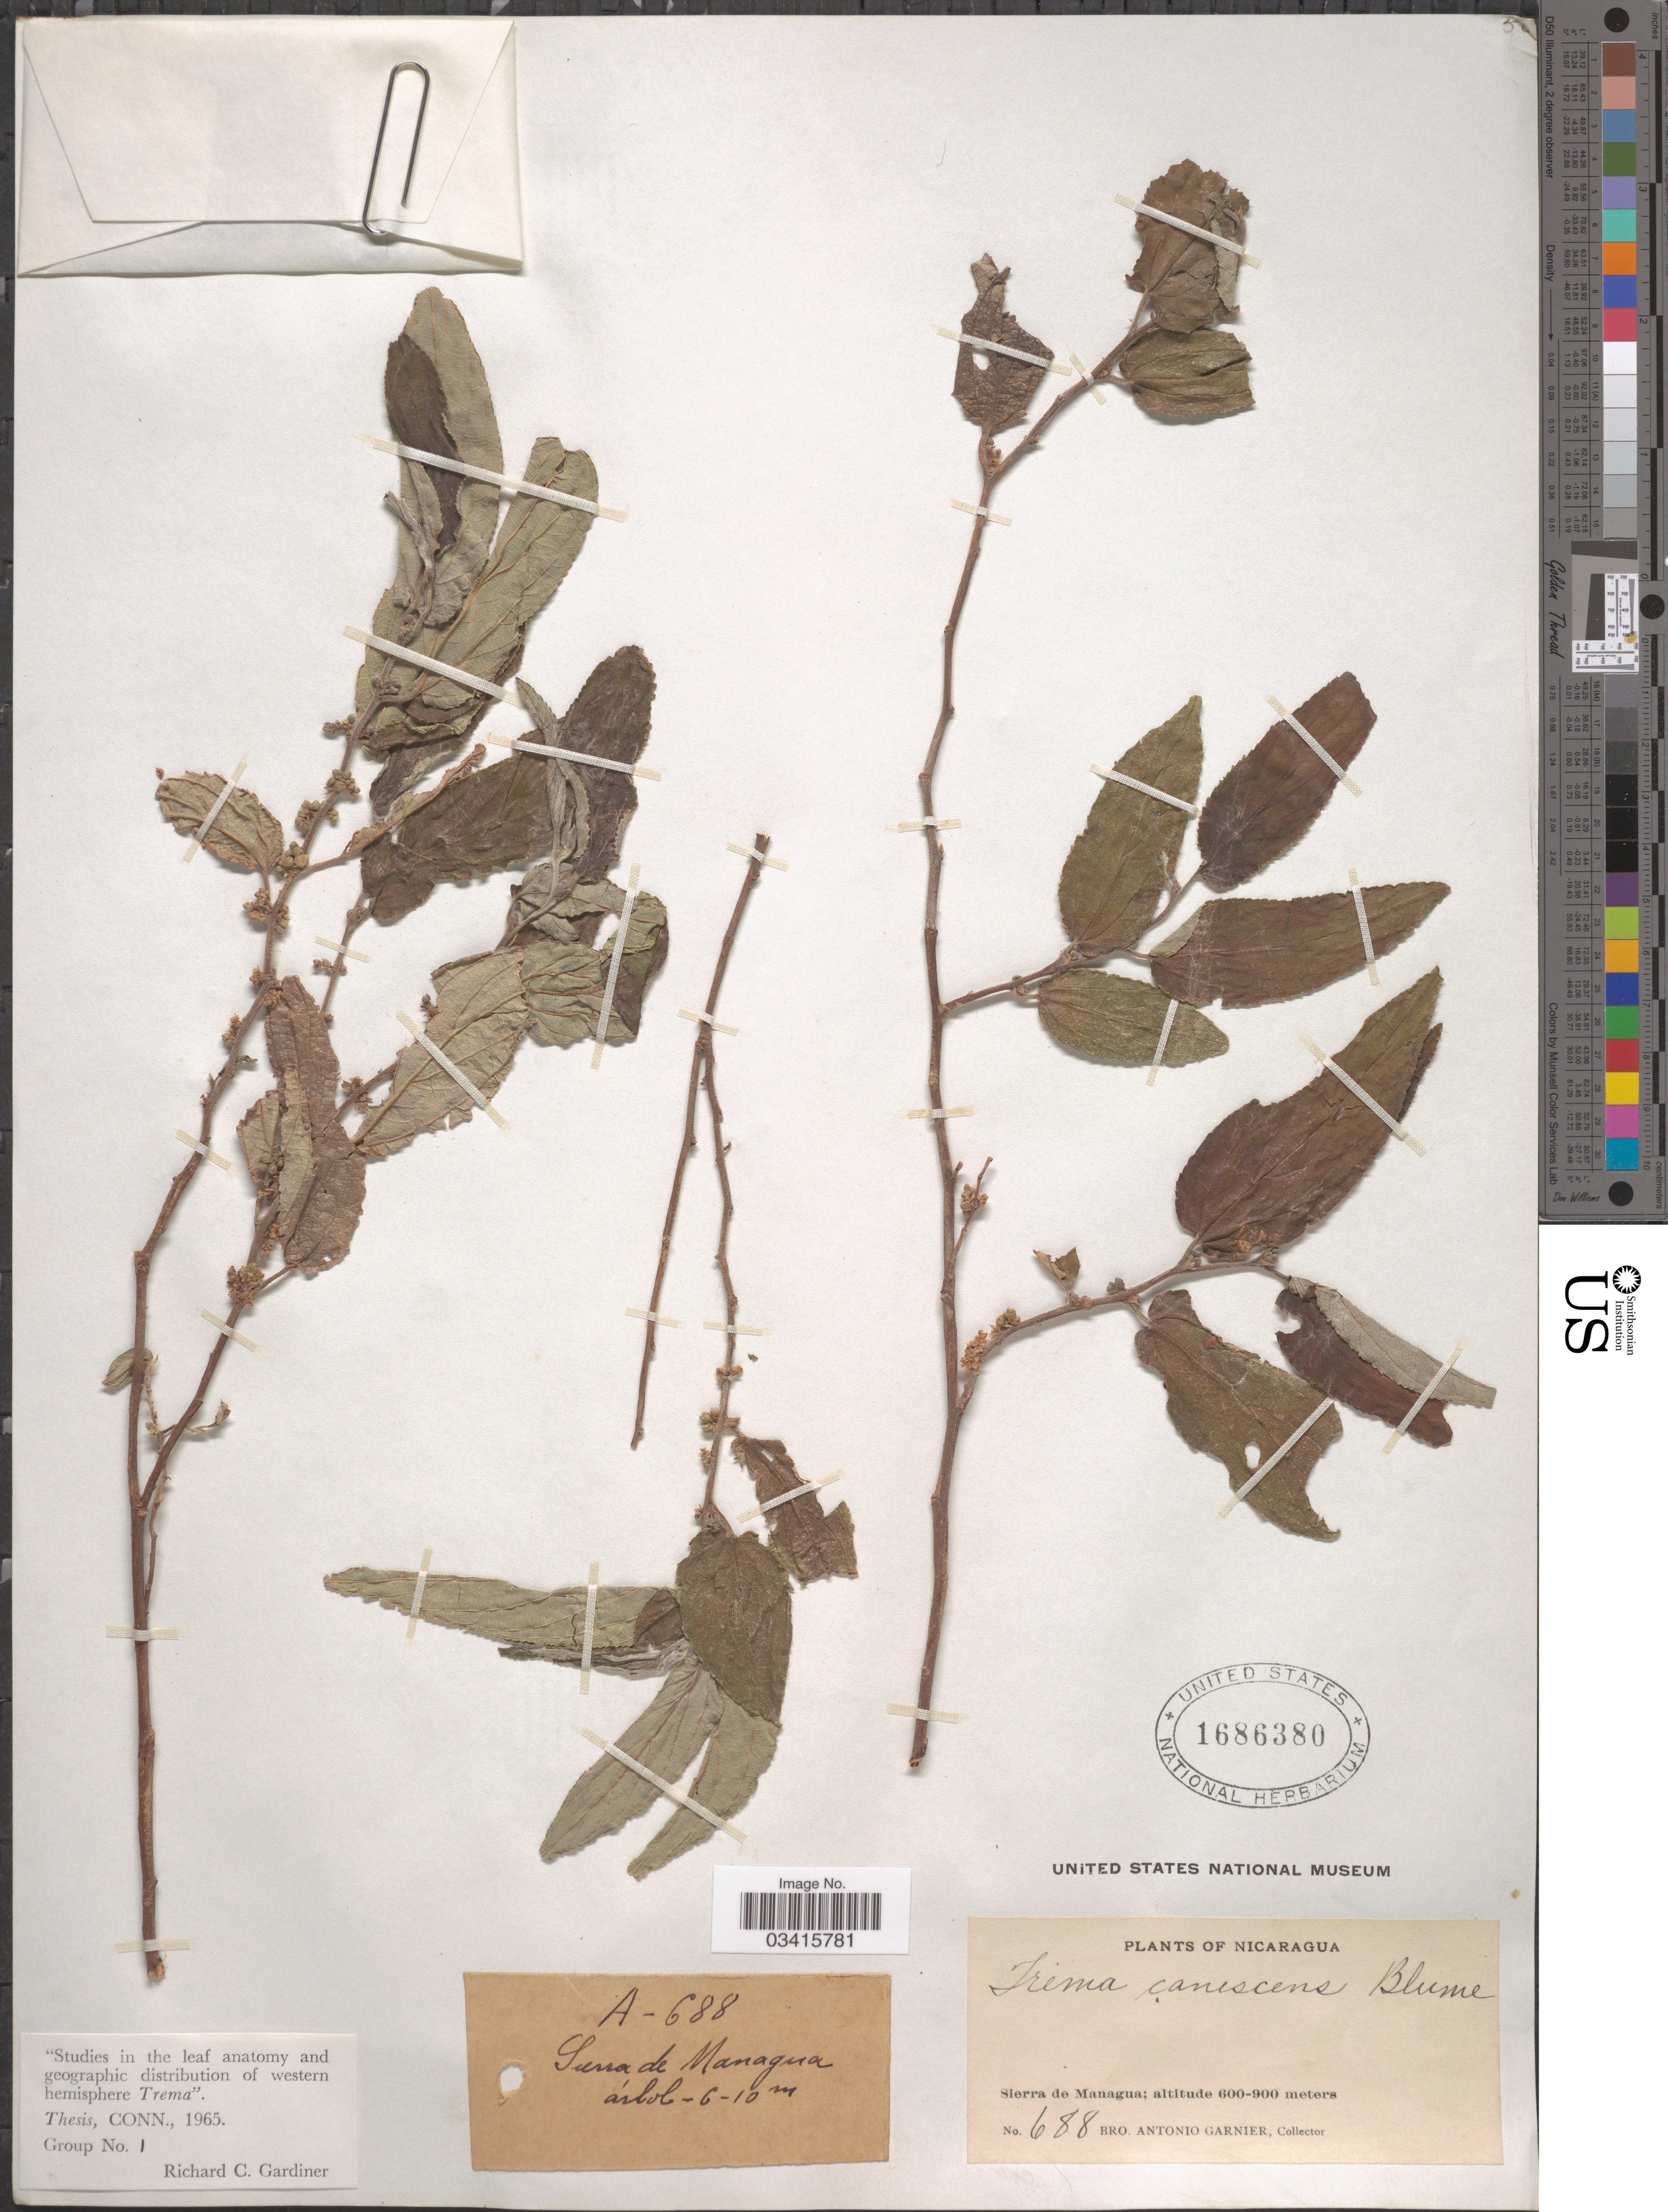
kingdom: Plantae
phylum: Tracheophyta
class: Magnoliopsida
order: Rosales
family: Cannabaceae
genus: Trema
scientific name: Trema canescens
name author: (Kunth) Blume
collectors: Bro. A. Garnier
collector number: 688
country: Nicaragua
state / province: Managua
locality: Sierra de Managua.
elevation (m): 600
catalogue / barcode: US 1686380